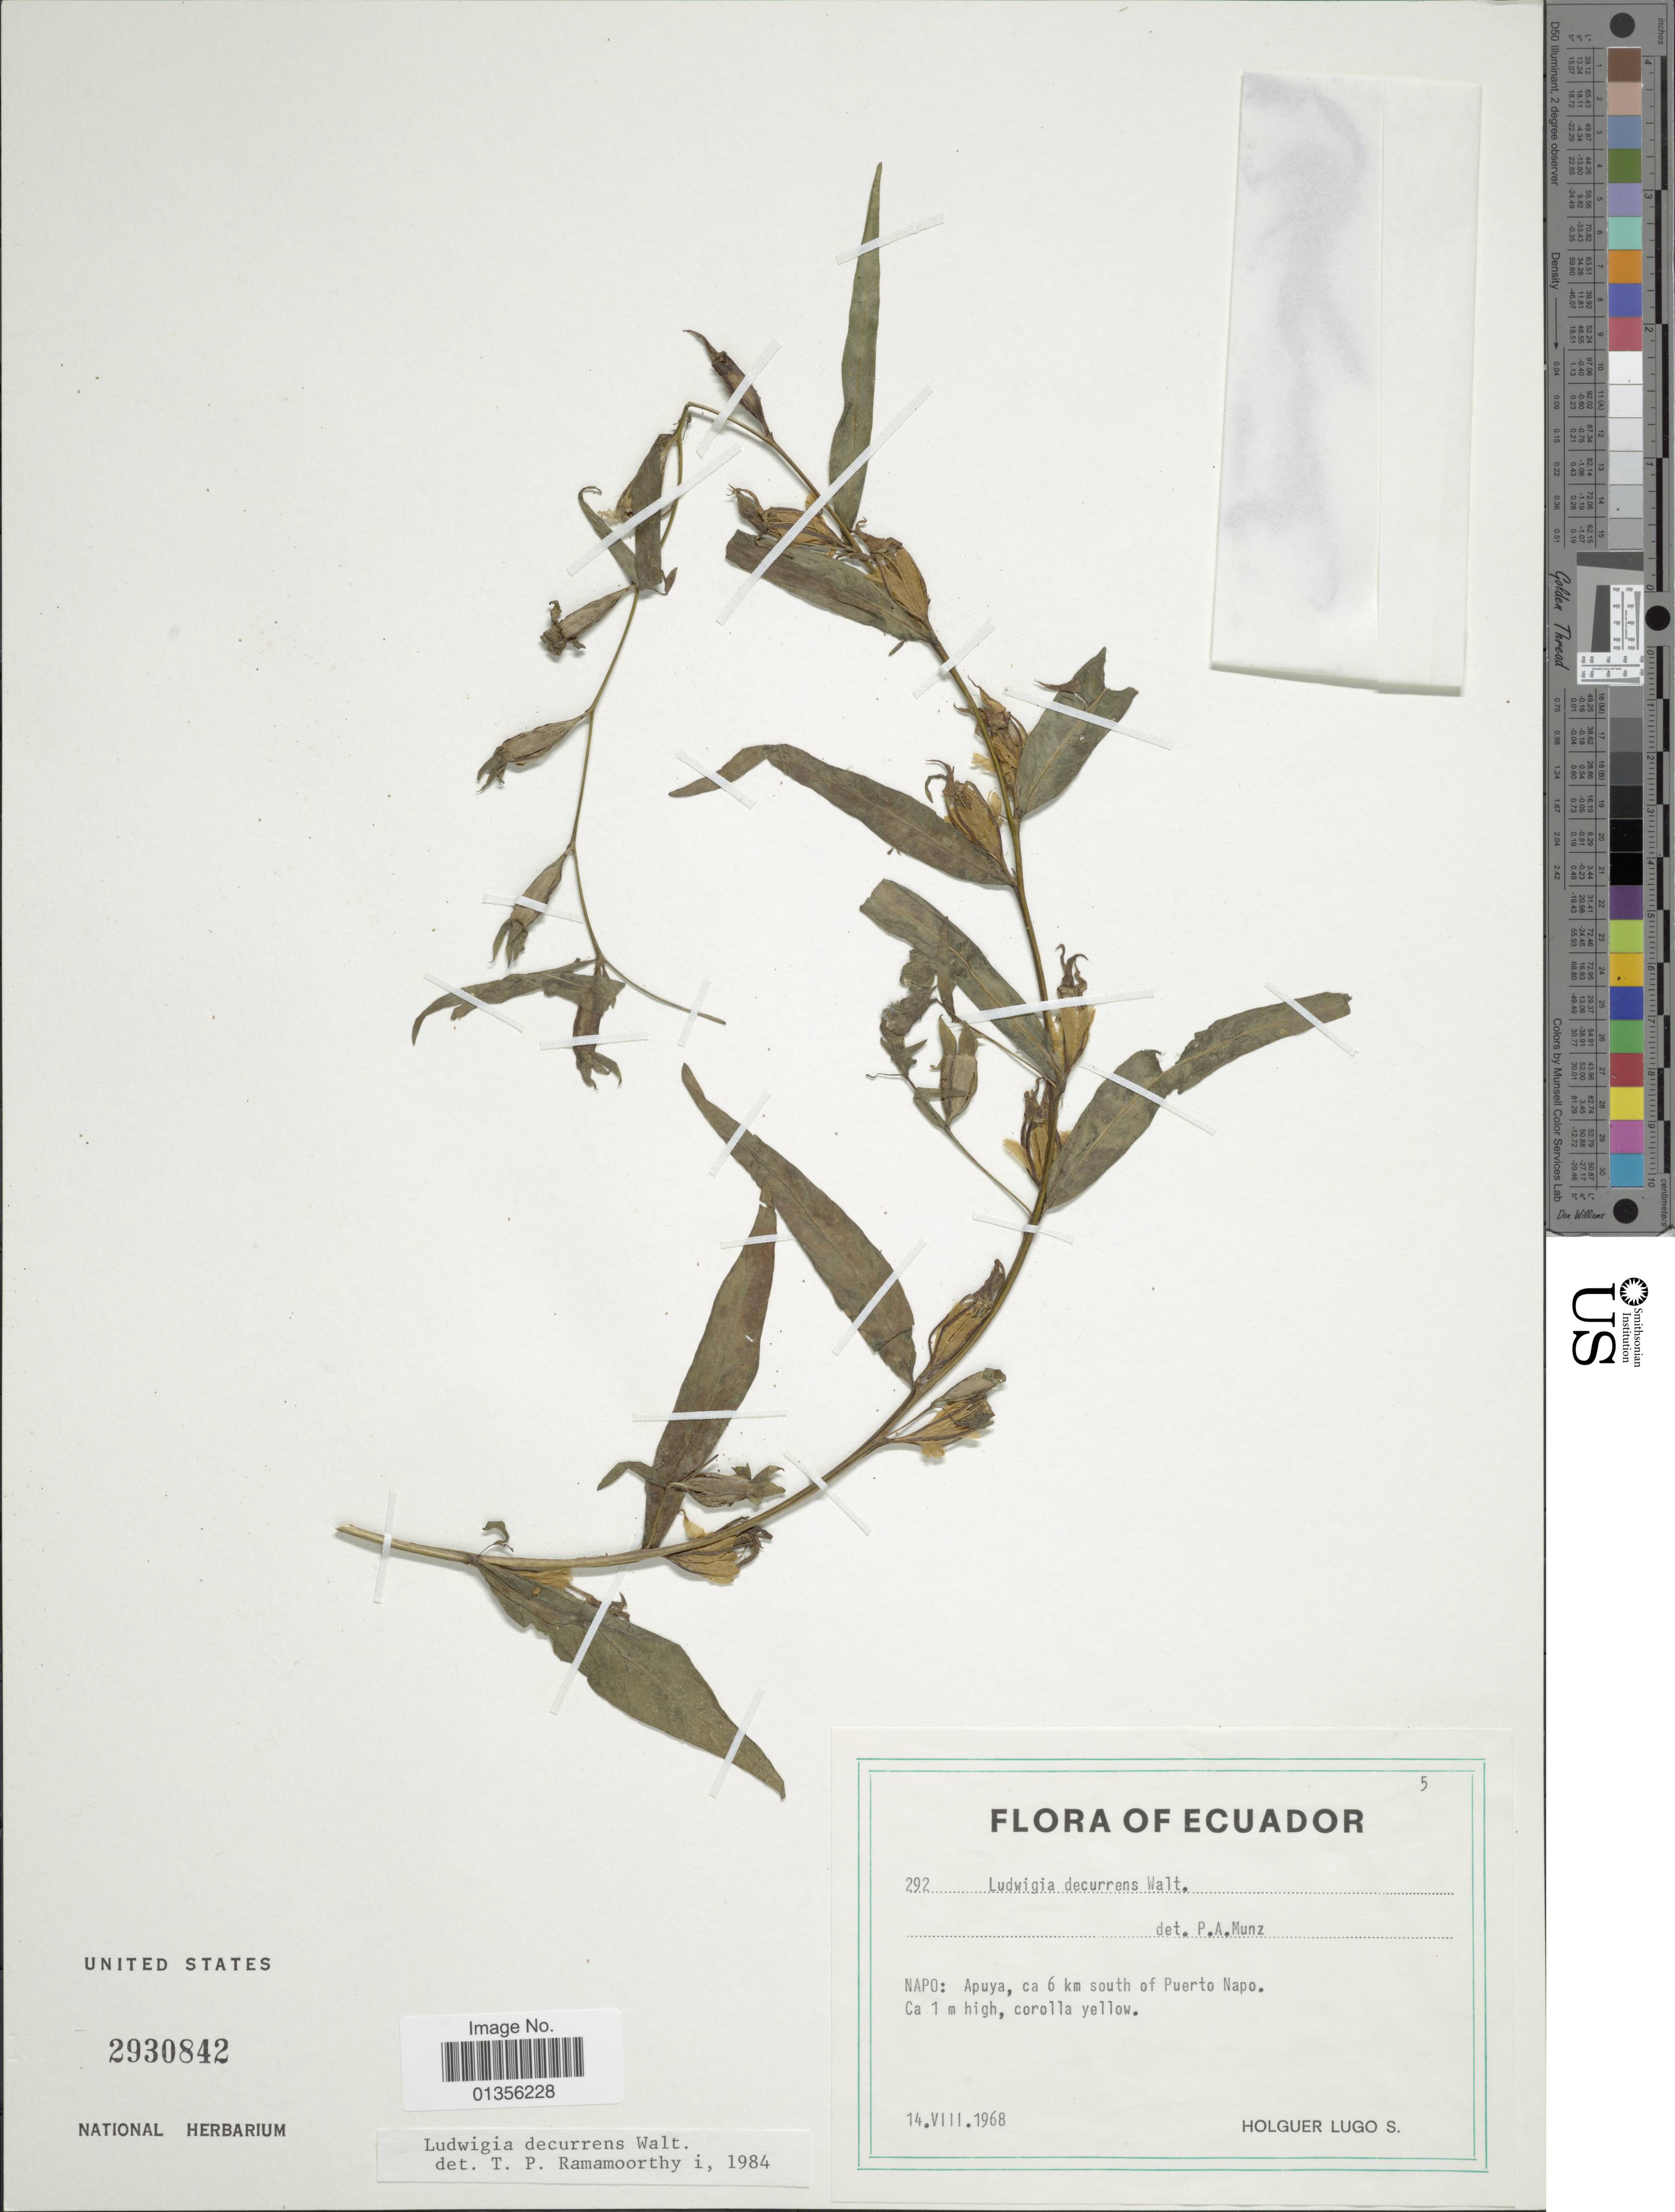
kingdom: Plantae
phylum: Tracheophyta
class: Magnoliopsida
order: Myrtales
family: Onagraceae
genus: Ludwigia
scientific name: Ludwigia decurrens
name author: Walter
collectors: H. Lugo S.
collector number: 292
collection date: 1968-08-14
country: Ecuador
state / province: Napo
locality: Apuya, ca 6 km south of Puerto Napo.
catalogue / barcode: US 2930842